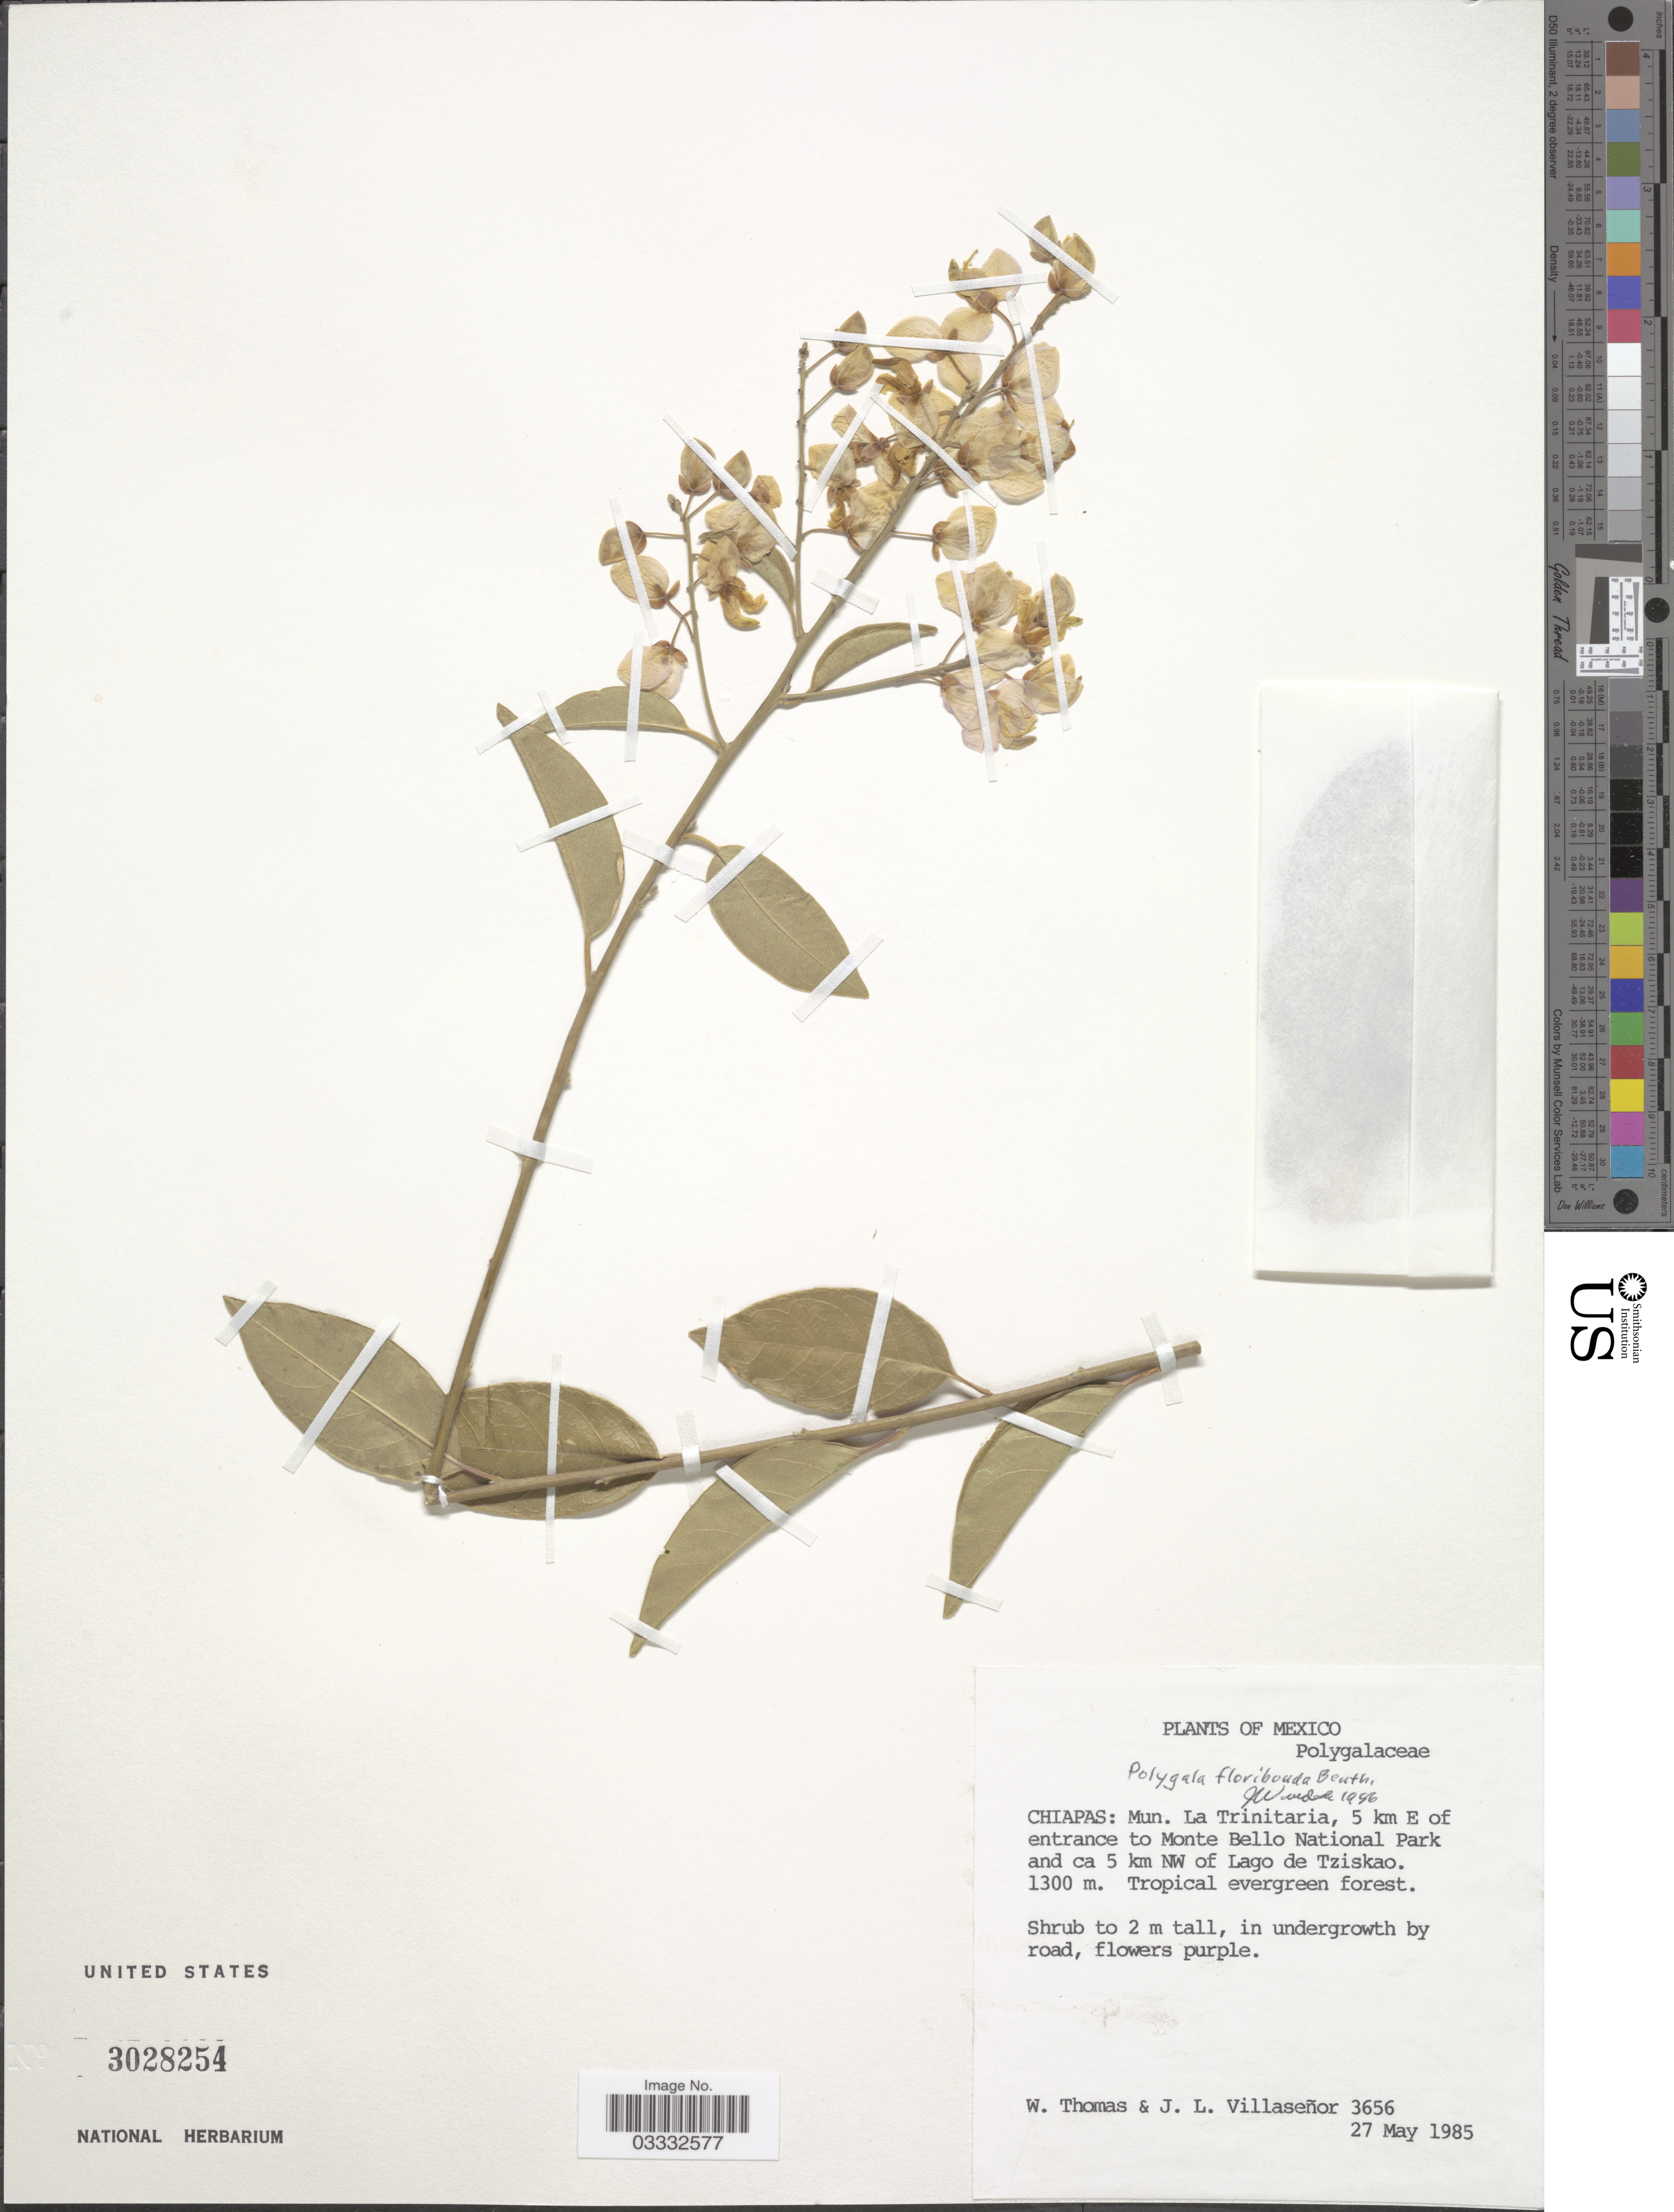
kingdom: Plantae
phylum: Tracheophyta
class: Magnoliopsida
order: Fabales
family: Polygalaceae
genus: Asemeia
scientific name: Asemeia floribunda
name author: (Benth.) J.F.B. Pastore & J.R. Abbott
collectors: W. Thomas & J. Villaseñor R.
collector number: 3656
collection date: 1985-05-27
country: Mexico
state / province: Chiapas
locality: Mun. La Trinitaria, 5 km E of entrance to Monte Bello National Park and ca 5 km NW of Lago de Tziskao.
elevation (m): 1300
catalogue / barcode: US 3028254